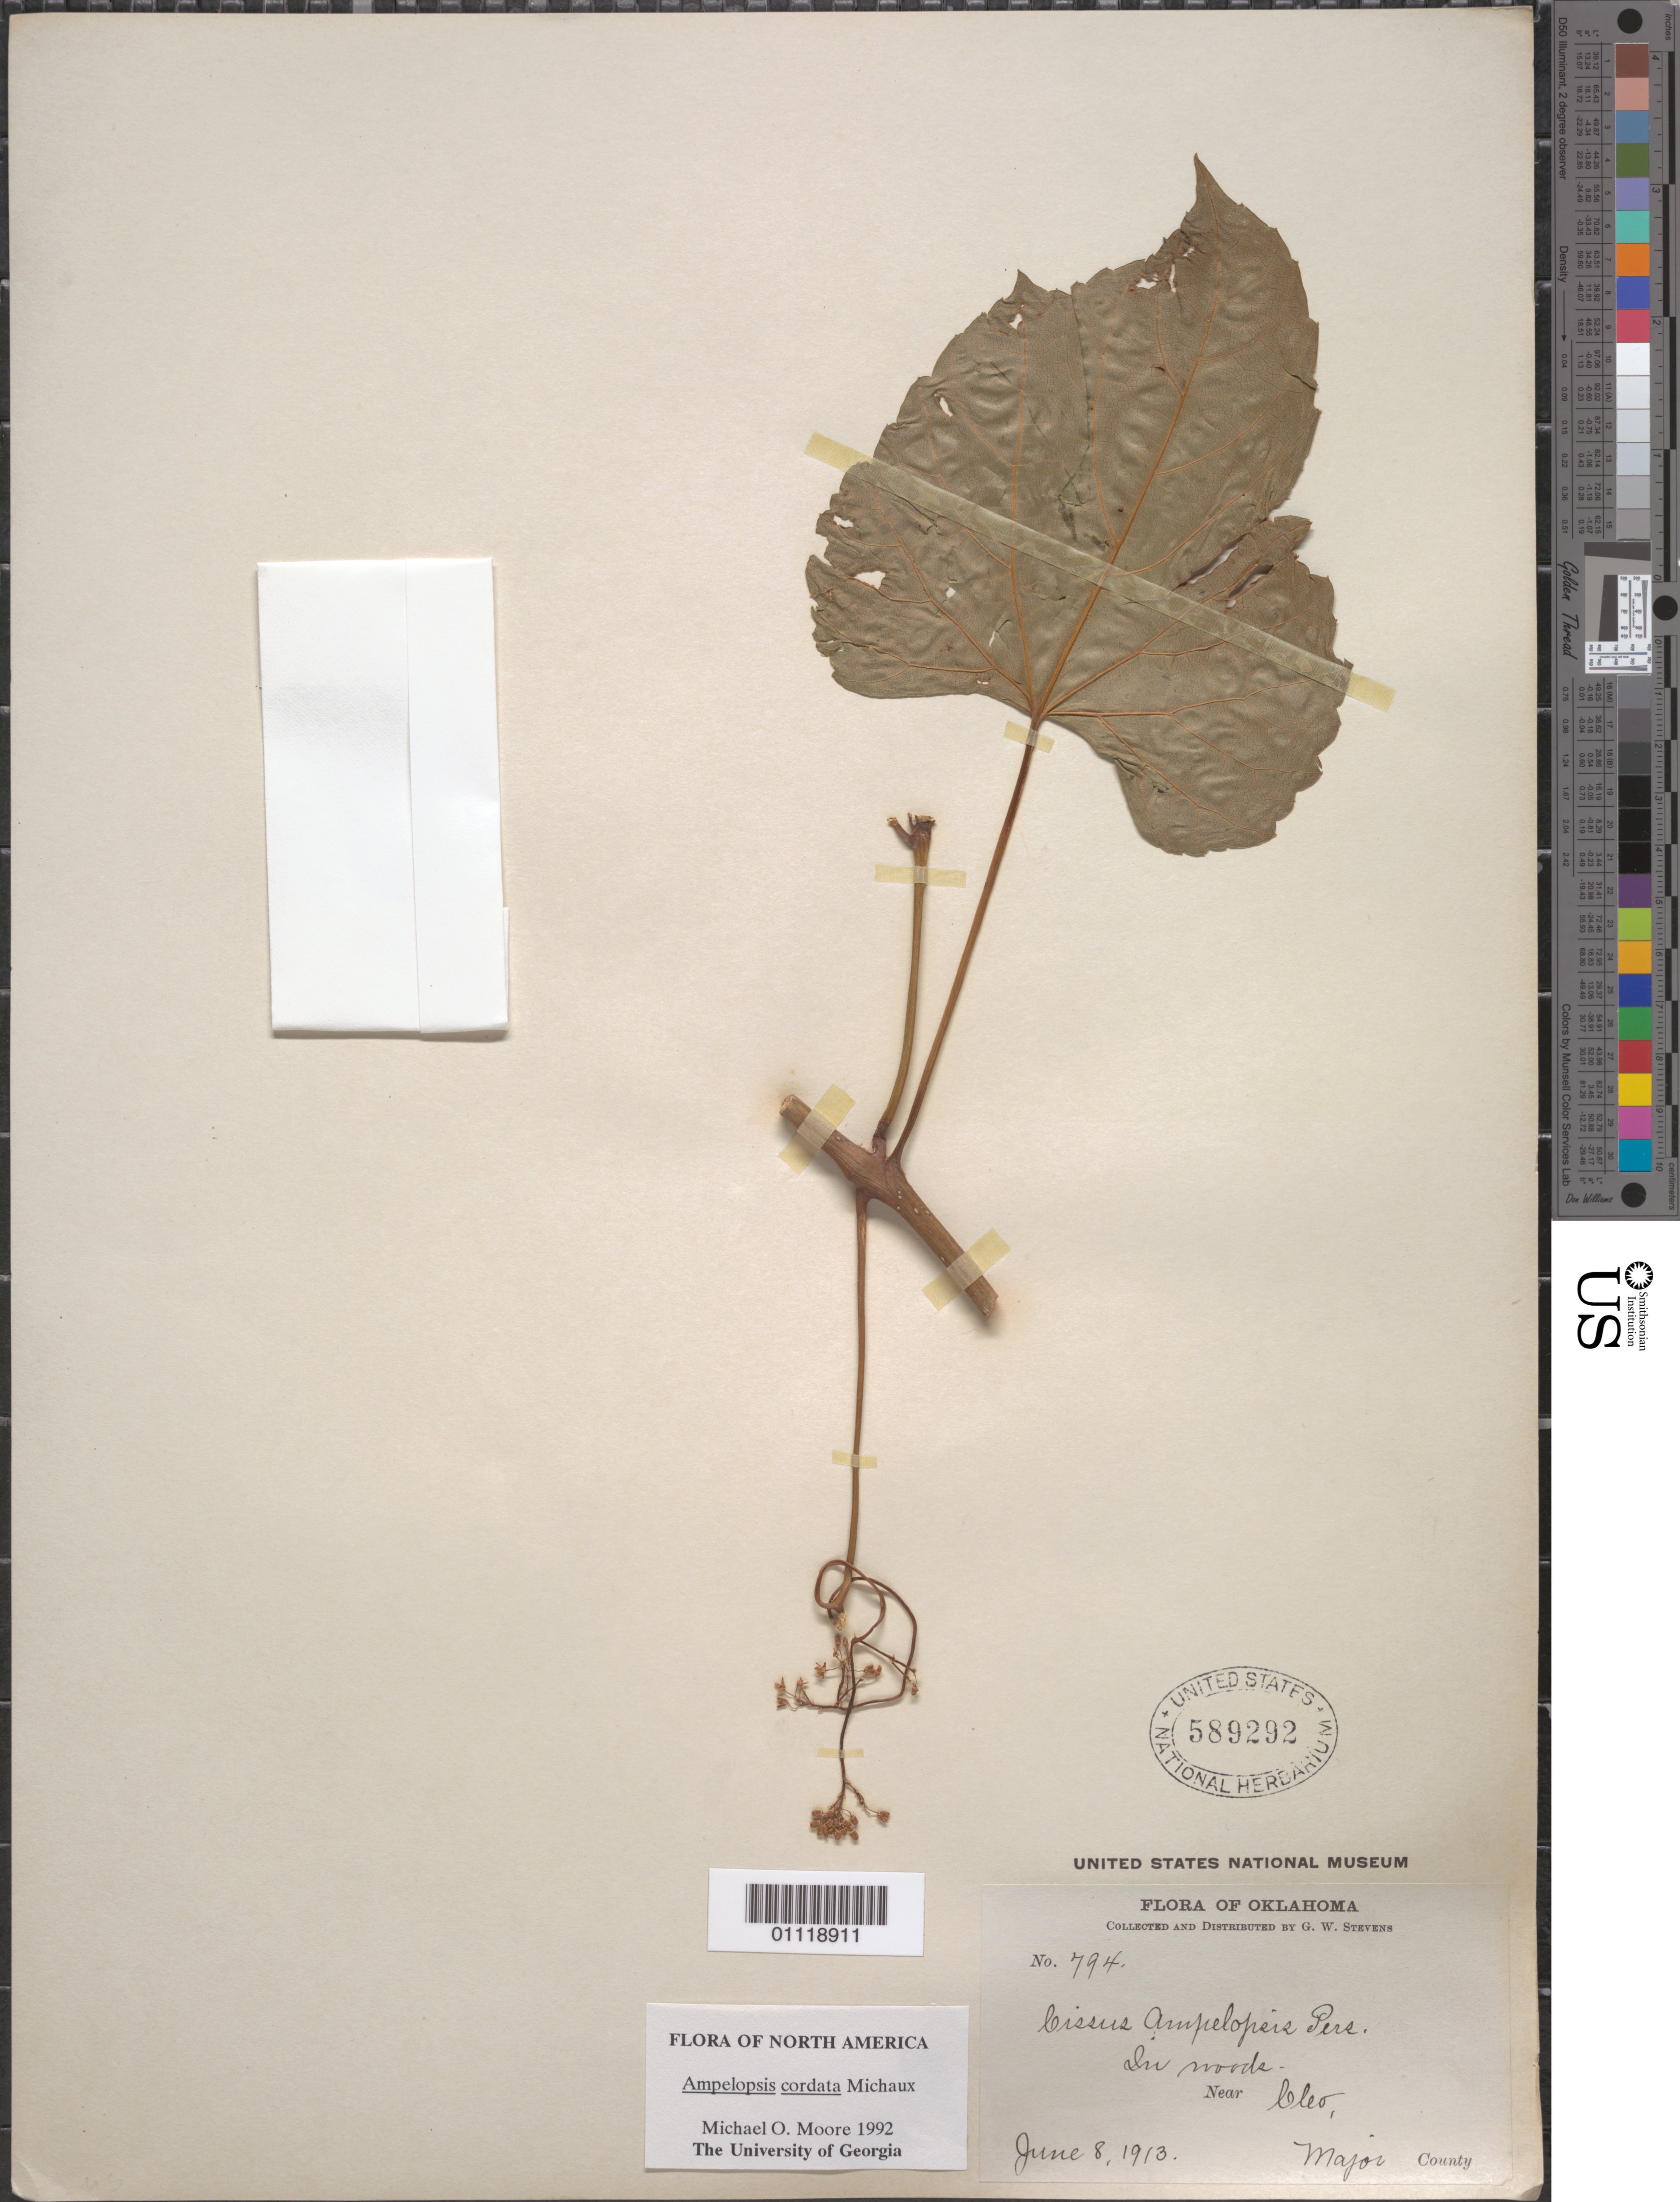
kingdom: Plantae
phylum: Tracheophyta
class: Magnoliopsida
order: Vitales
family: Vitaceae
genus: Ampelopsis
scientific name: Ampelopsis cordata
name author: Michx.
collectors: G. Stevens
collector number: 794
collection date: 1913-06-08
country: United States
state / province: Oklahoma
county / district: Major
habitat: In woods.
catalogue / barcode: US 589292